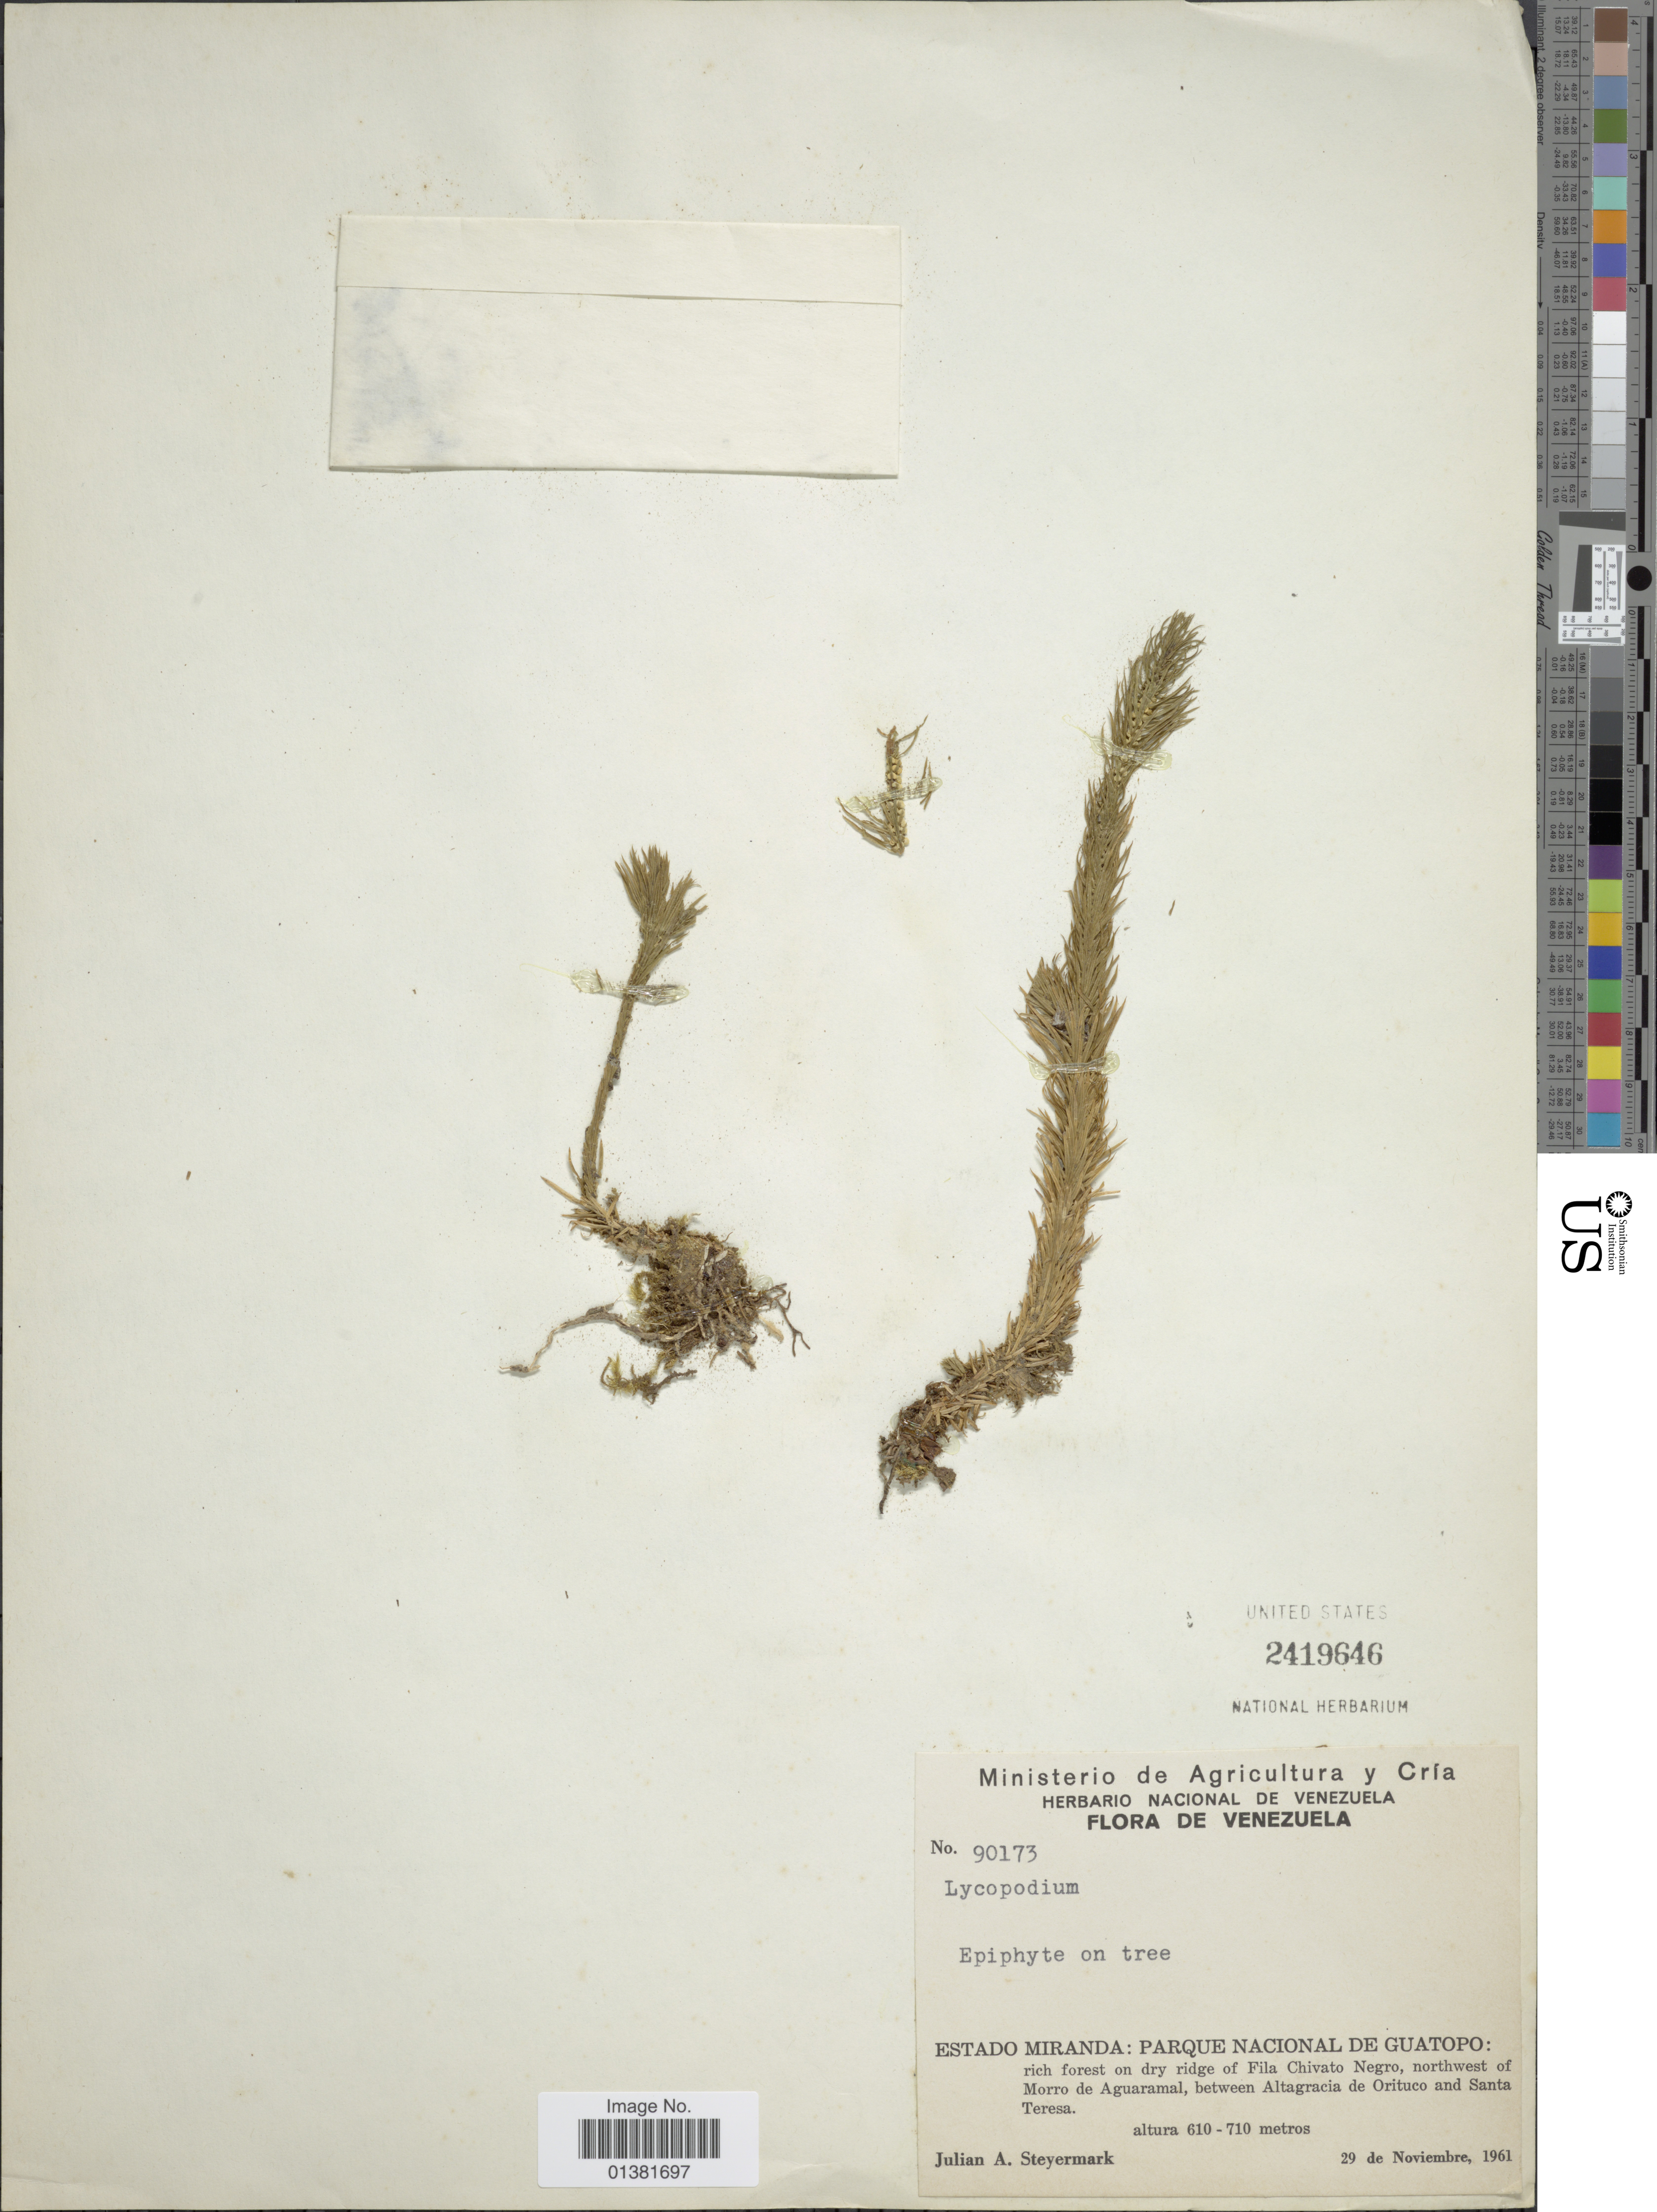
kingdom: Plantae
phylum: Tracheophyta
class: Lycopodiopsida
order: Lycopodiales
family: Lycopodiaceae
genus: Phlegmariurus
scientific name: Phlegmariurus sp.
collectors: J. Steyermark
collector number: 90173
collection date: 1961-11-29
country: Venezuela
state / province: Miranda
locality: Parque Nacional de Guatopo: rich forest on dry ridge of Fila Chivato Negro, northwest of Morro de Aguaramal, between Atlagracia de Orituco and Santa Teresa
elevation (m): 610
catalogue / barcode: US 2419646